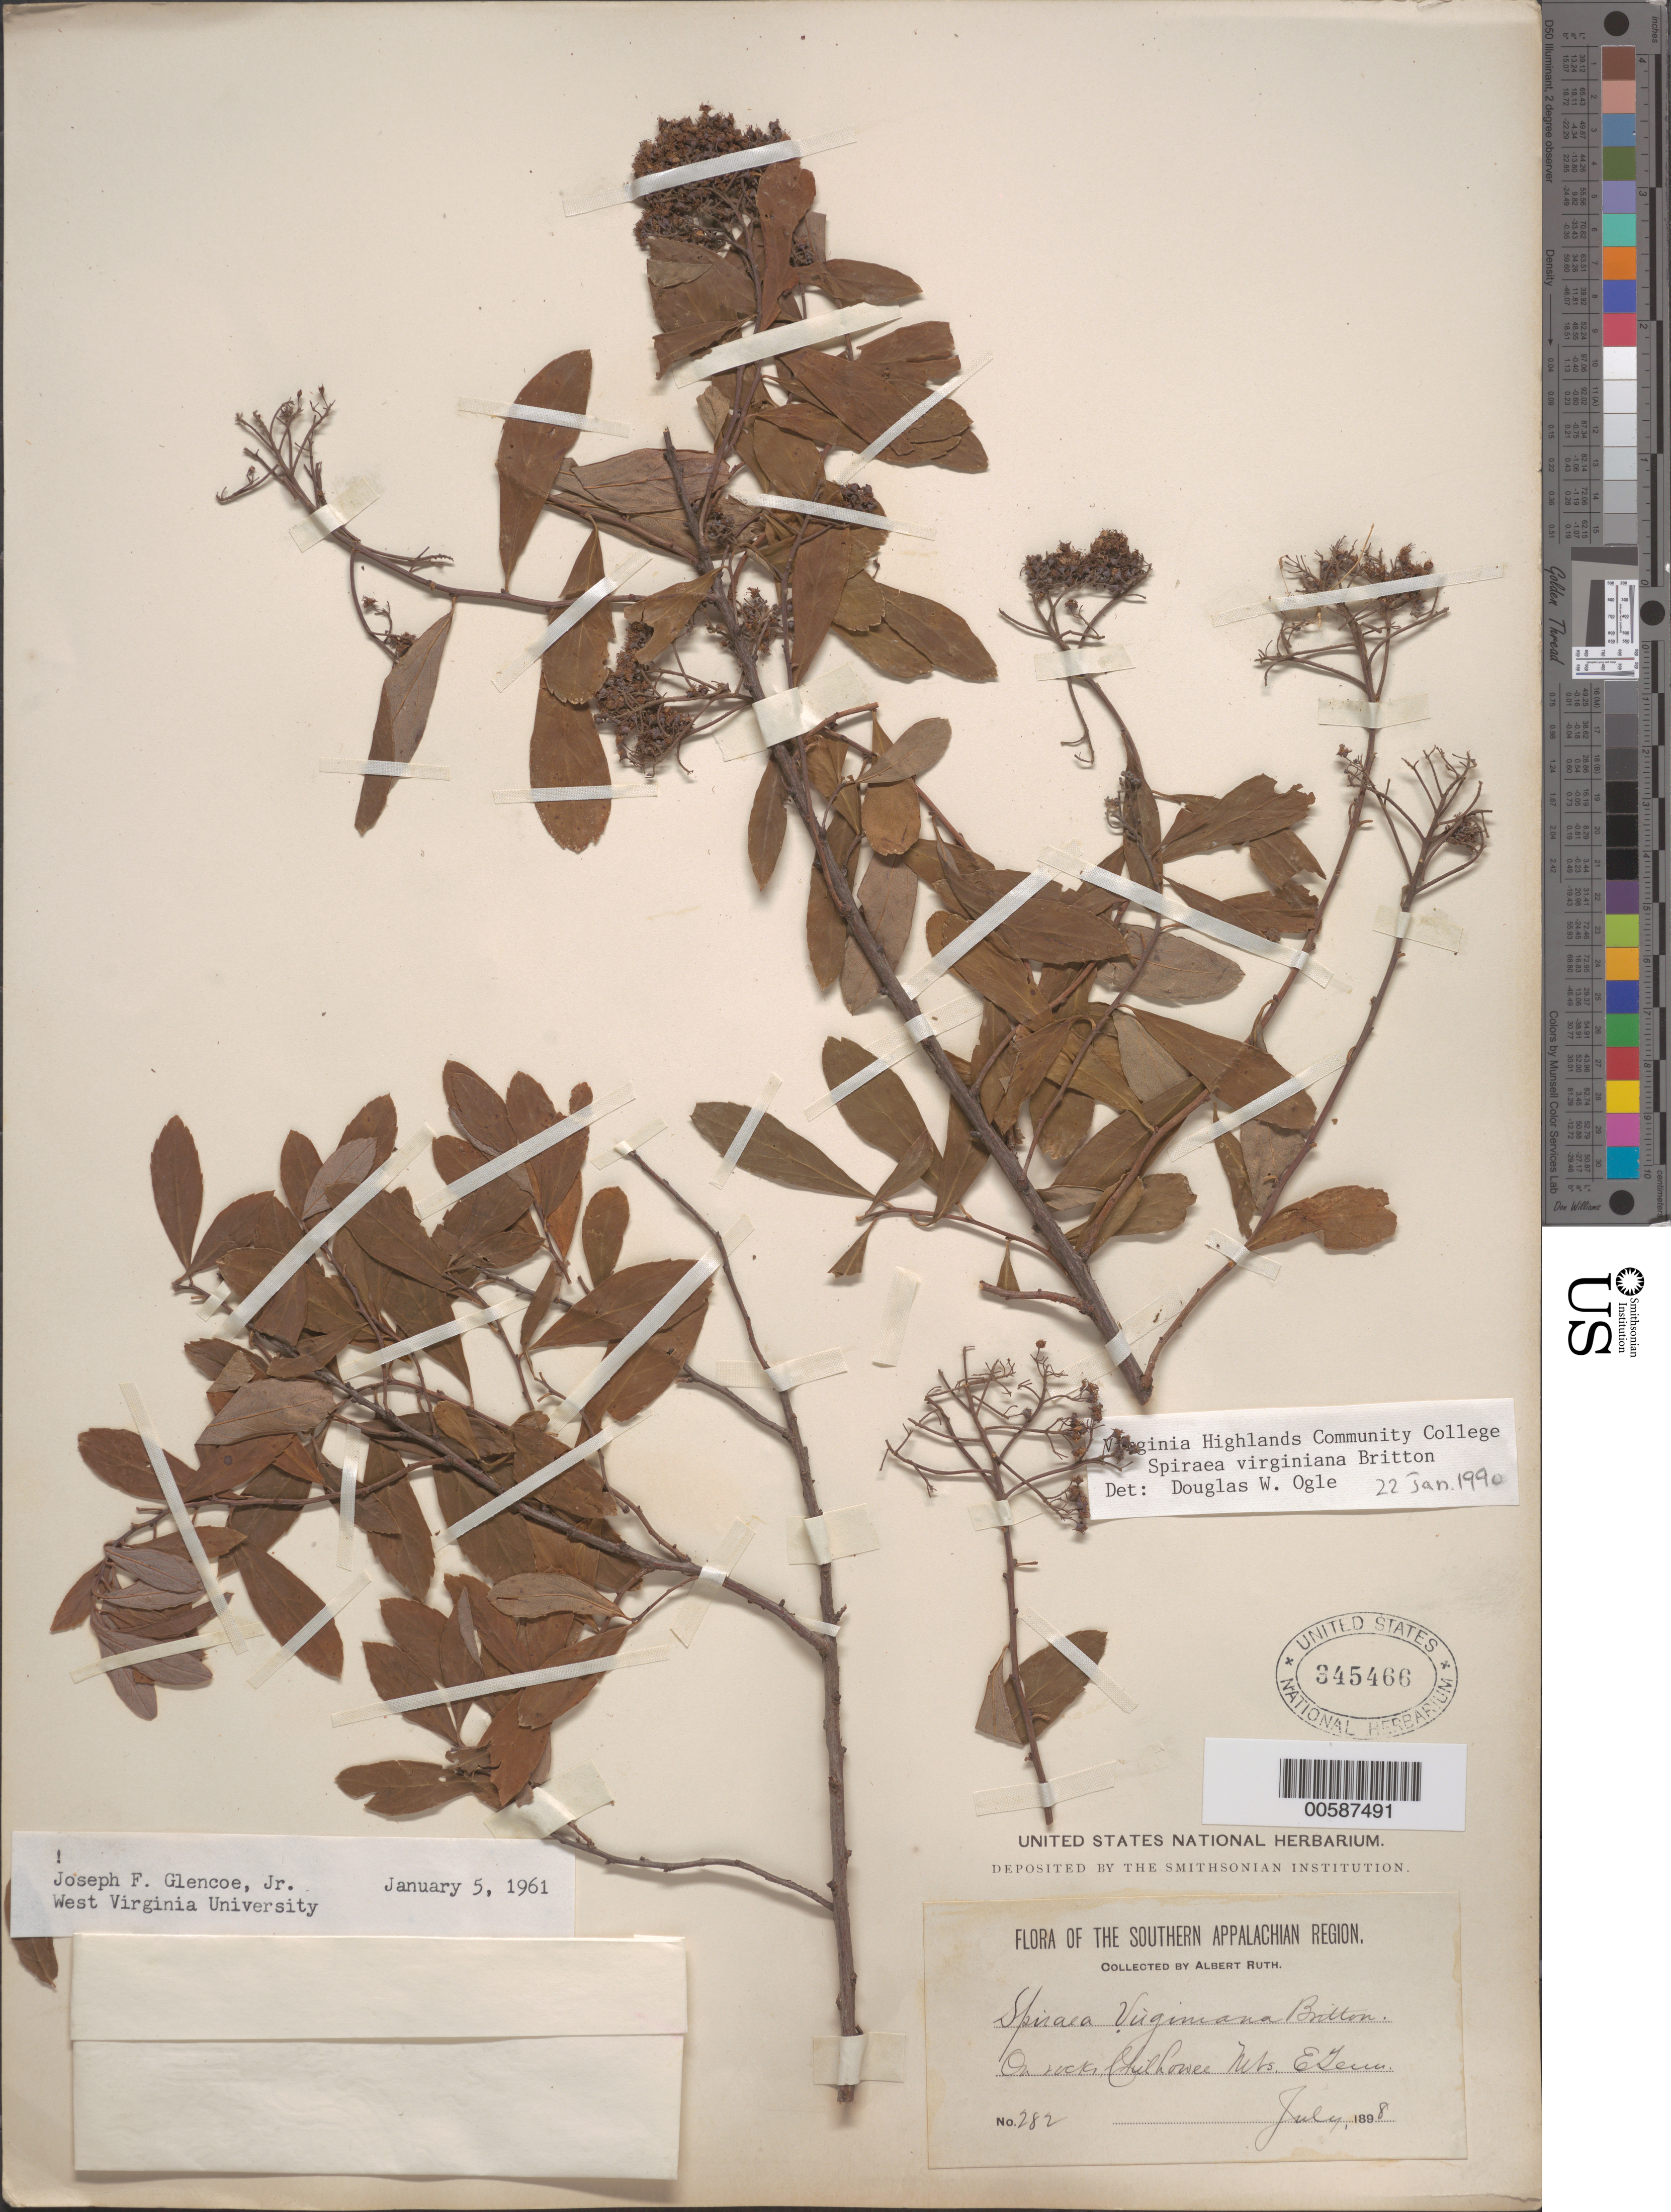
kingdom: Plantae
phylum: Tracheophyta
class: Magnoliopsida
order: Rosales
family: Rosaceae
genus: Spiraea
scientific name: Spiraea virginiana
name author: Britton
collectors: A. Ruth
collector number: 282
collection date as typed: Jul 1898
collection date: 1898-07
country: United States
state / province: Tennessee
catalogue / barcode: US 345466